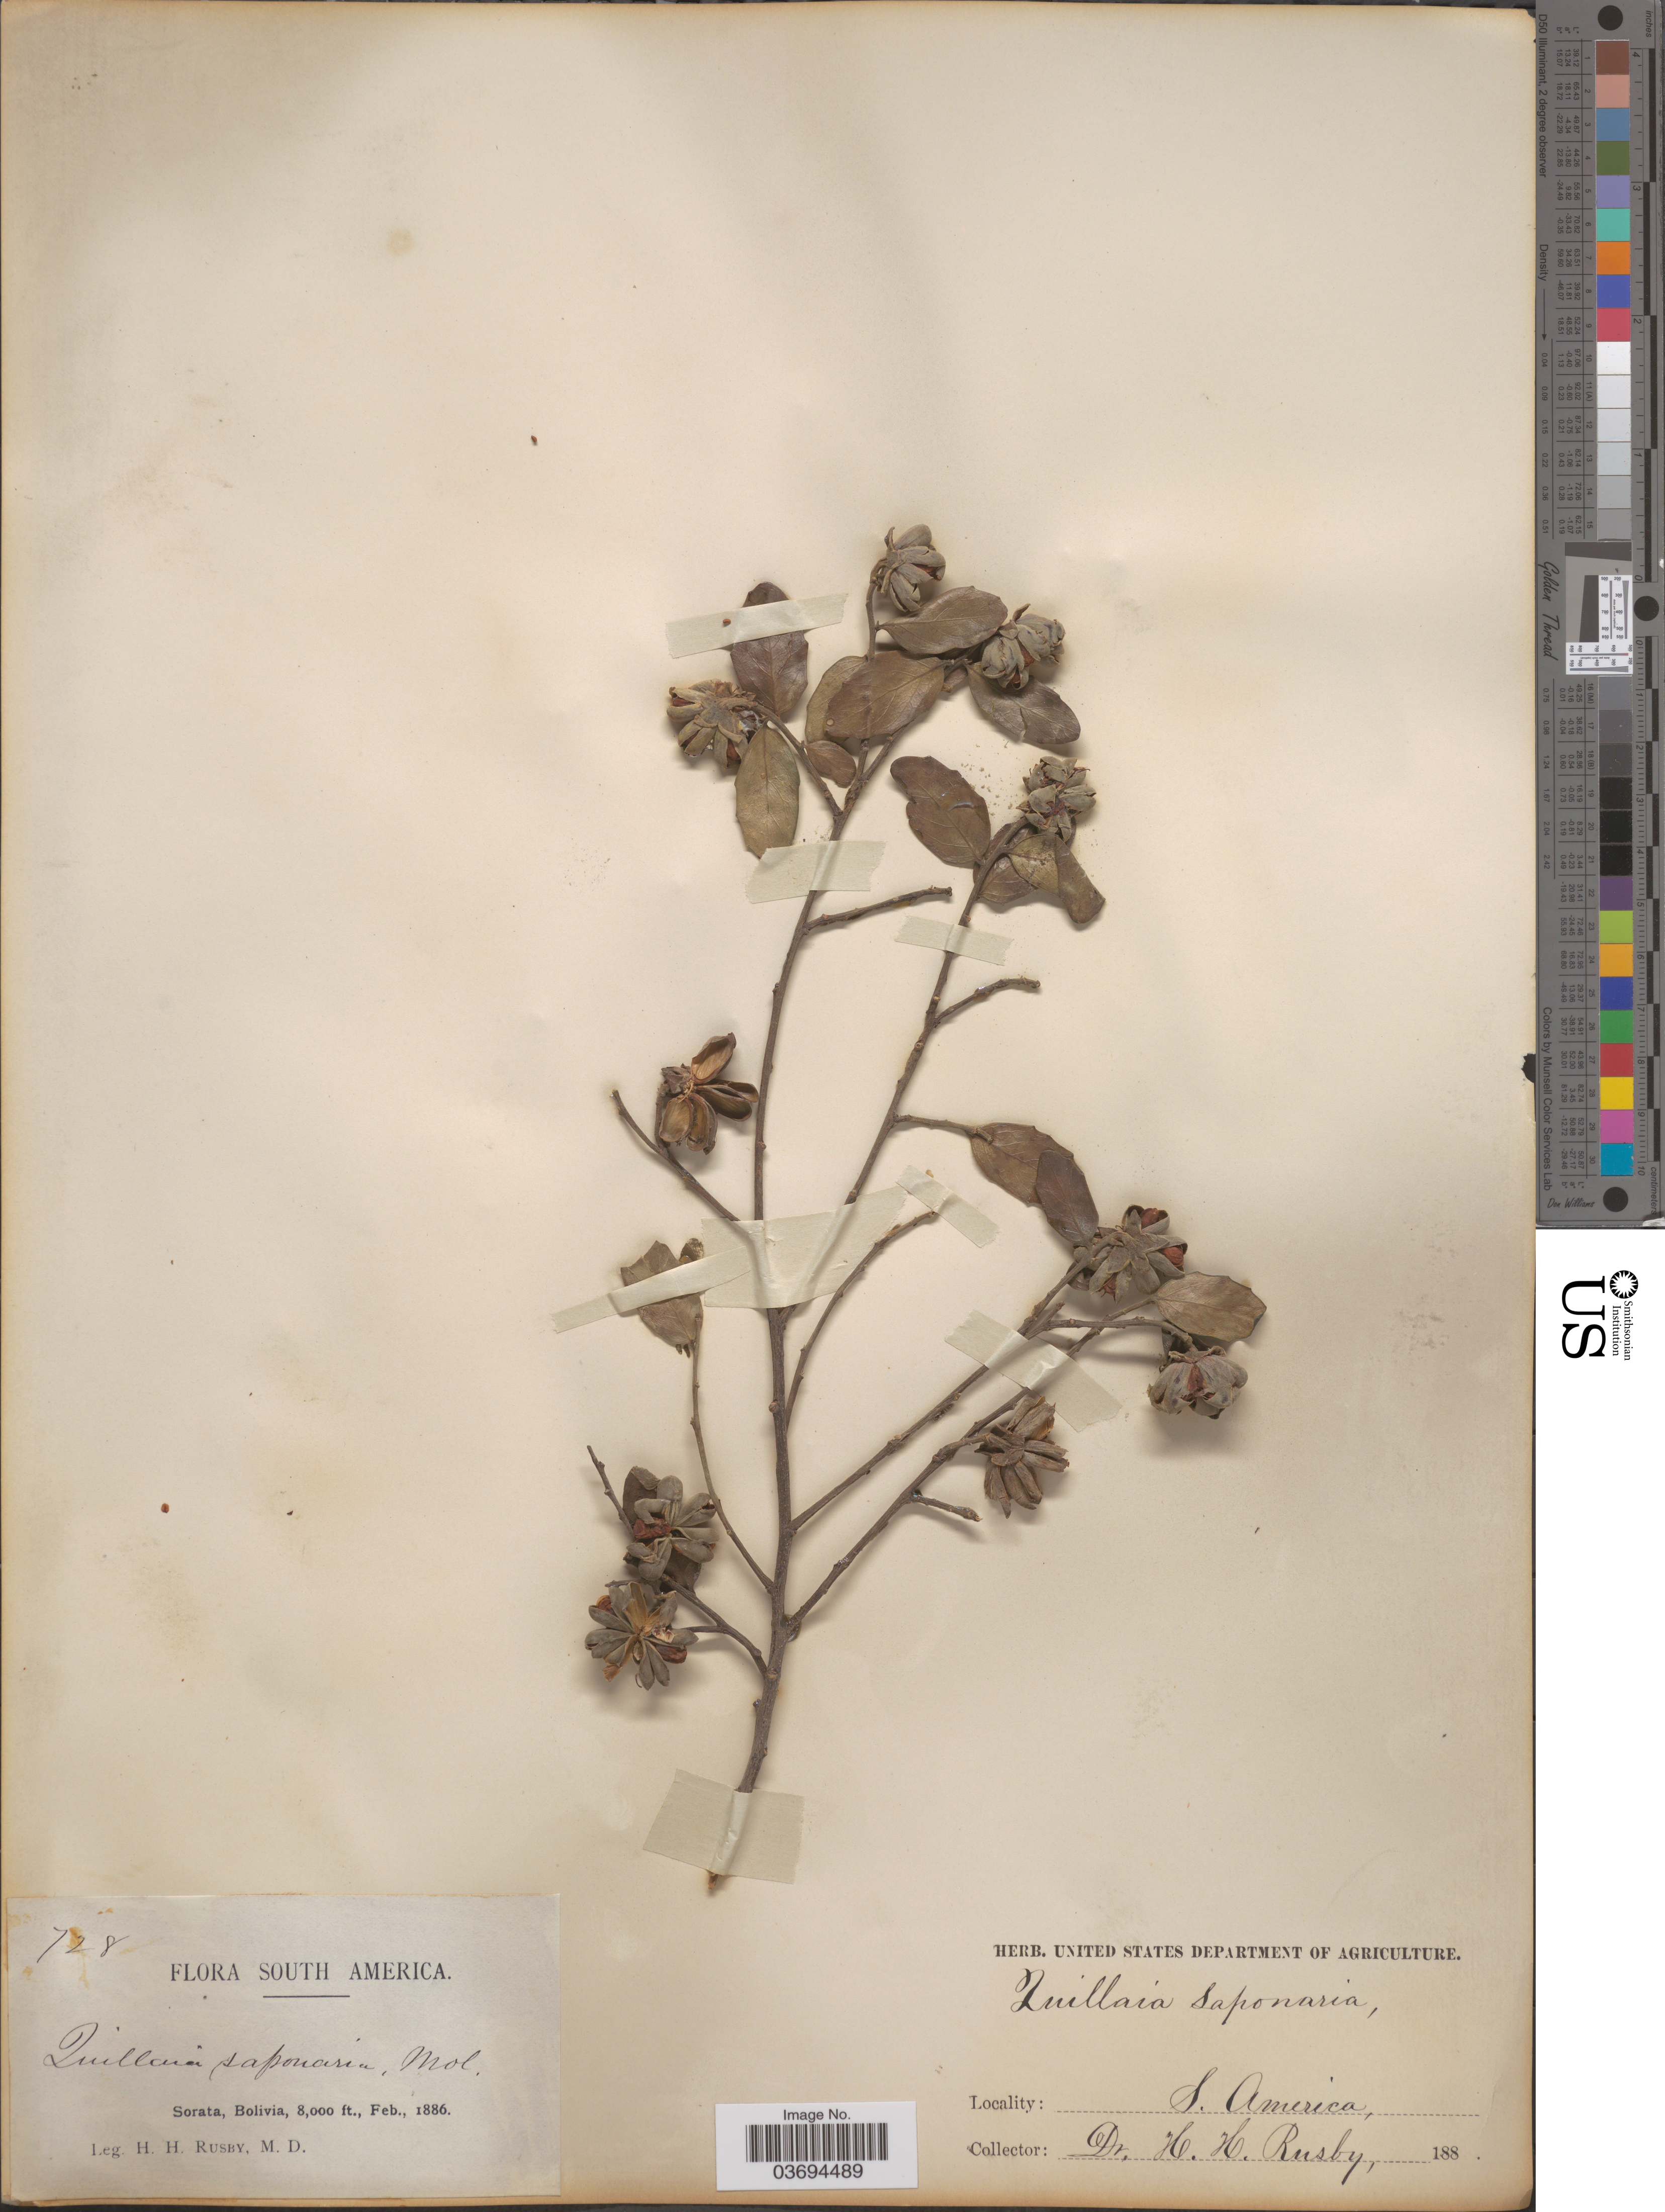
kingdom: Plantae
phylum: Tracheophyta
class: Magnoliopsida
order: Fabales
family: Quillajaceae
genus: Quillaja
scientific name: Quillaja saponaria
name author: Molina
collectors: H. H. Rusby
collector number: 728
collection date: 1886-02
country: Bolivia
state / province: La Páz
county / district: Larecaja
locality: Sorata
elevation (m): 2438